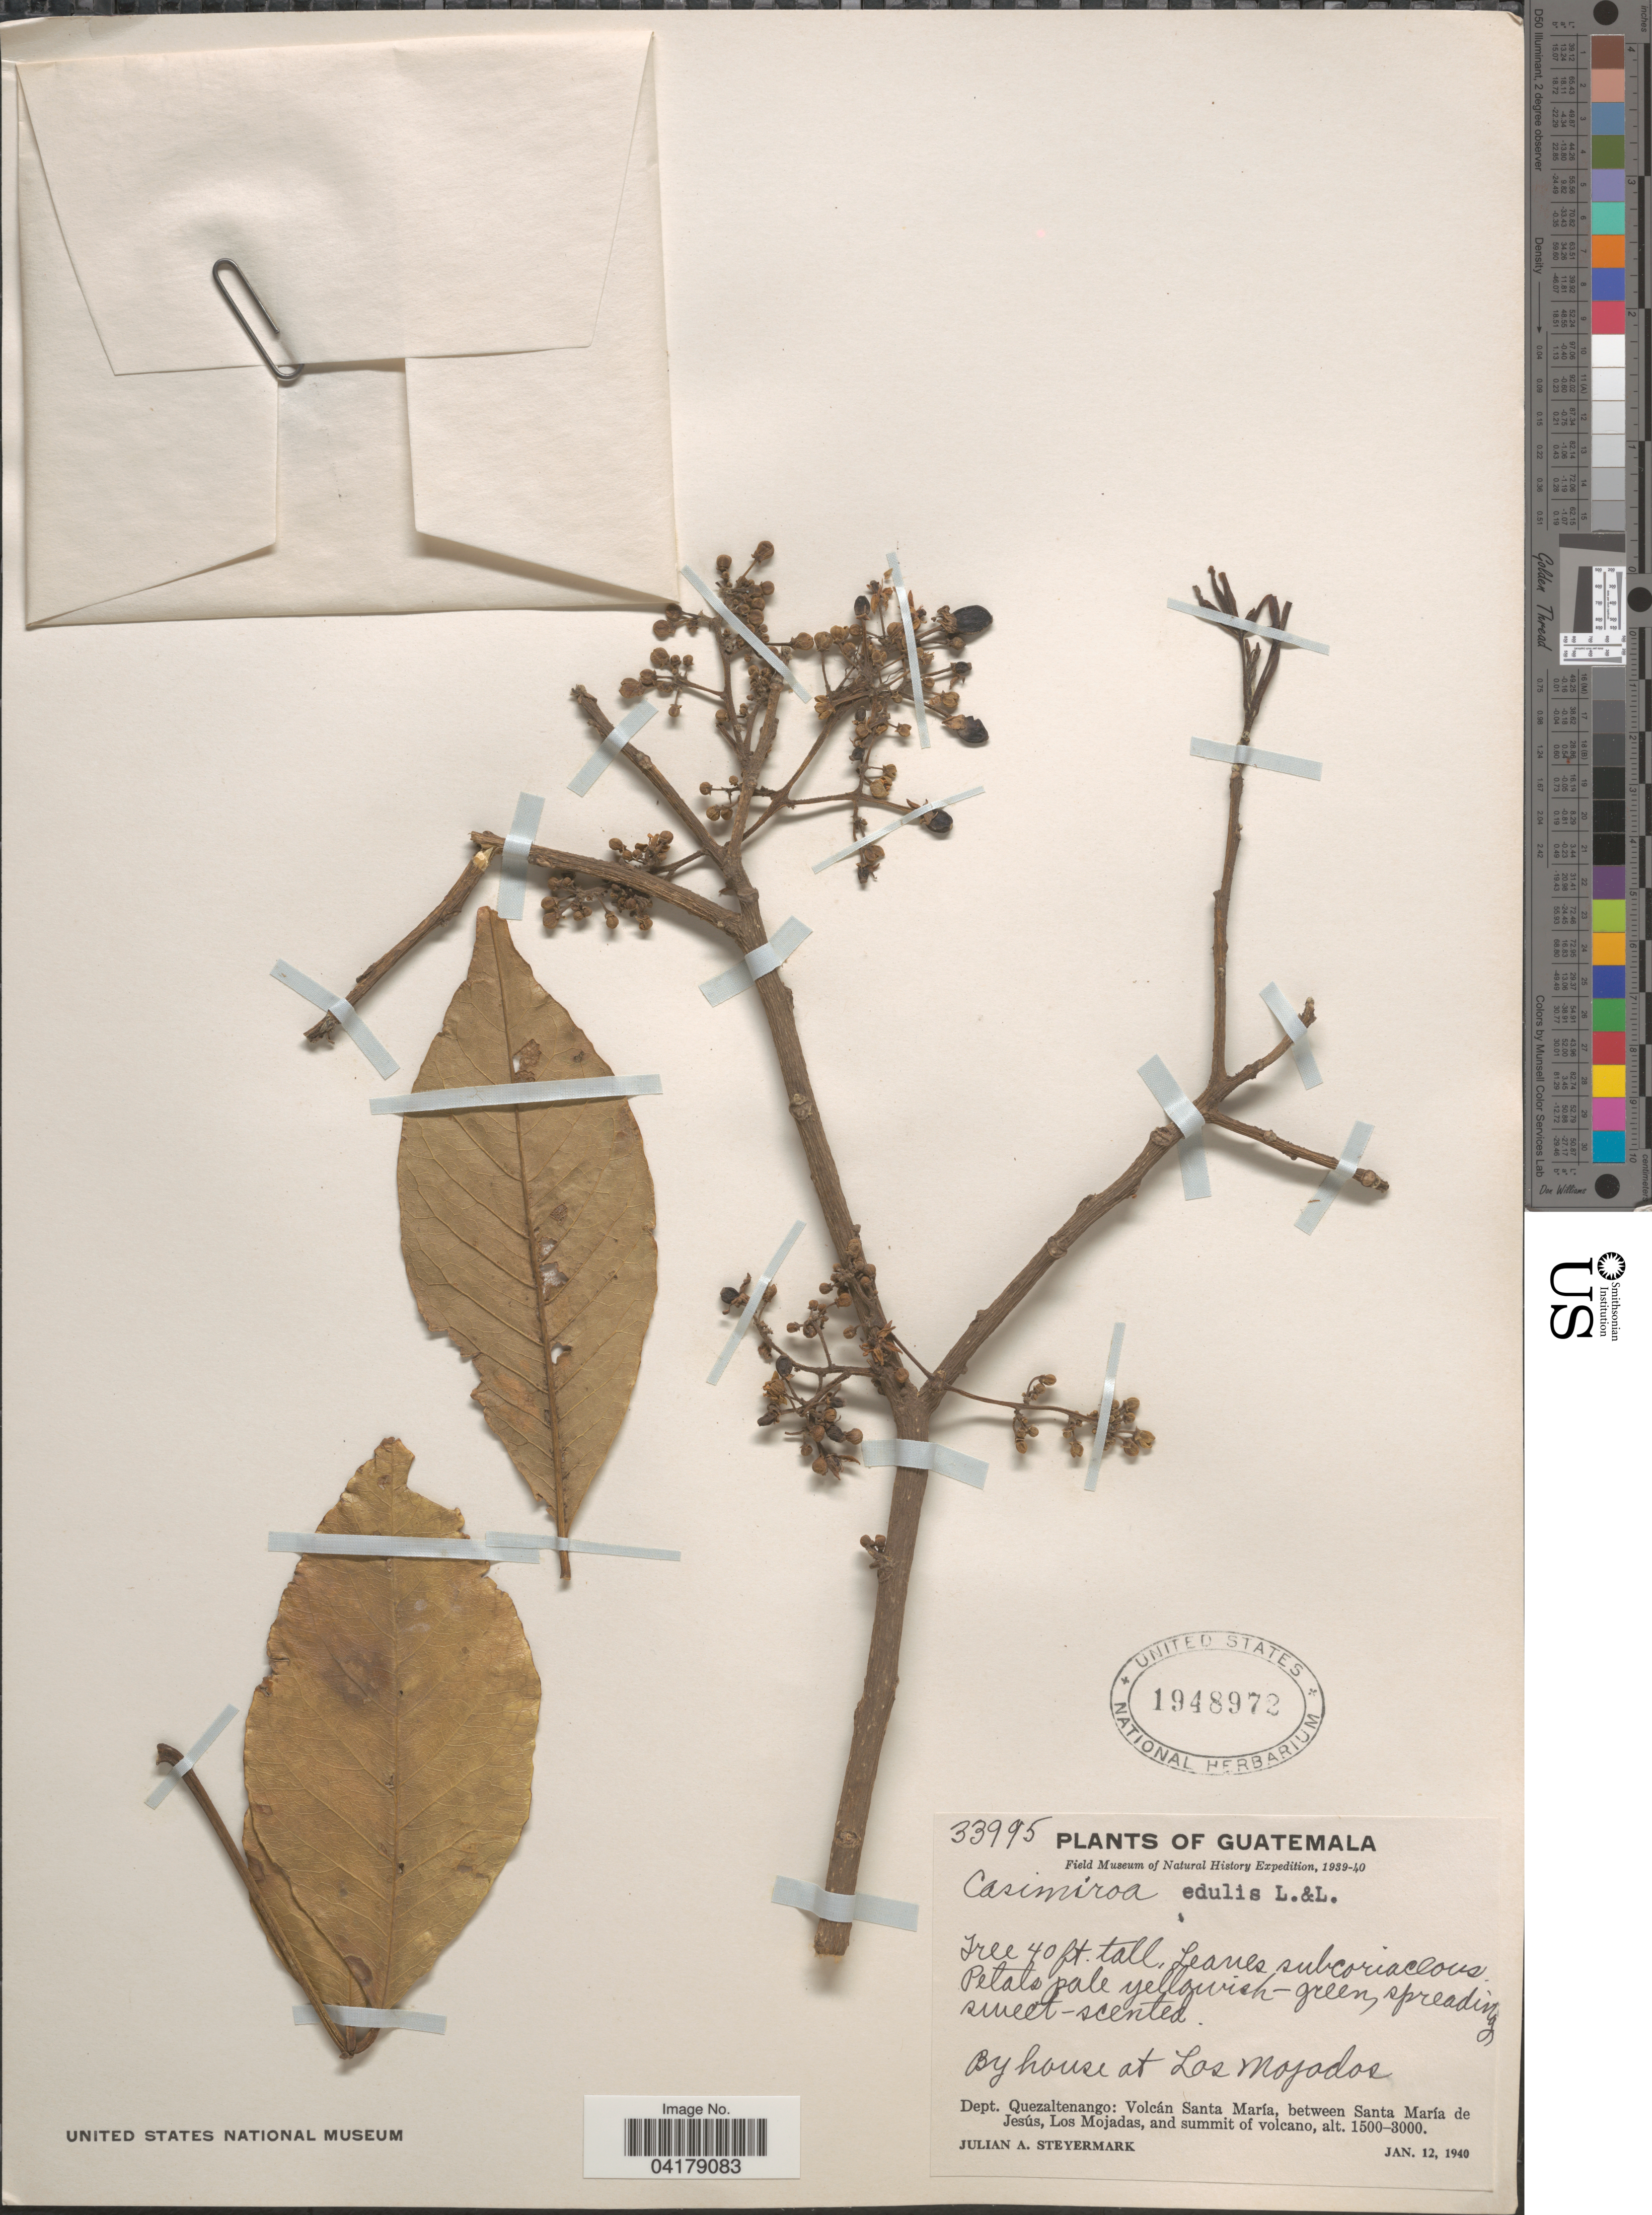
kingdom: Plantae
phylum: Tracheophyta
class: Magnoliopsida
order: Sapindales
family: Rutaceae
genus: Casimiroa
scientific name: Casimiroa edulis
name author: La Llave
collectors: J. Steyermark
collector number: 33995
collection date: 1940-01-12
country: Guatemala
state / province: Quetzaltenango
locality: Field Museum of Natural History Expedition, 1939-40. By house at Los Mojadas. Dept. Quezaltenango: Volcán Santa María, between Santa María de Jesús, Los Mojadas, and summit of volcano.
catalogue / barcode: US 1948972